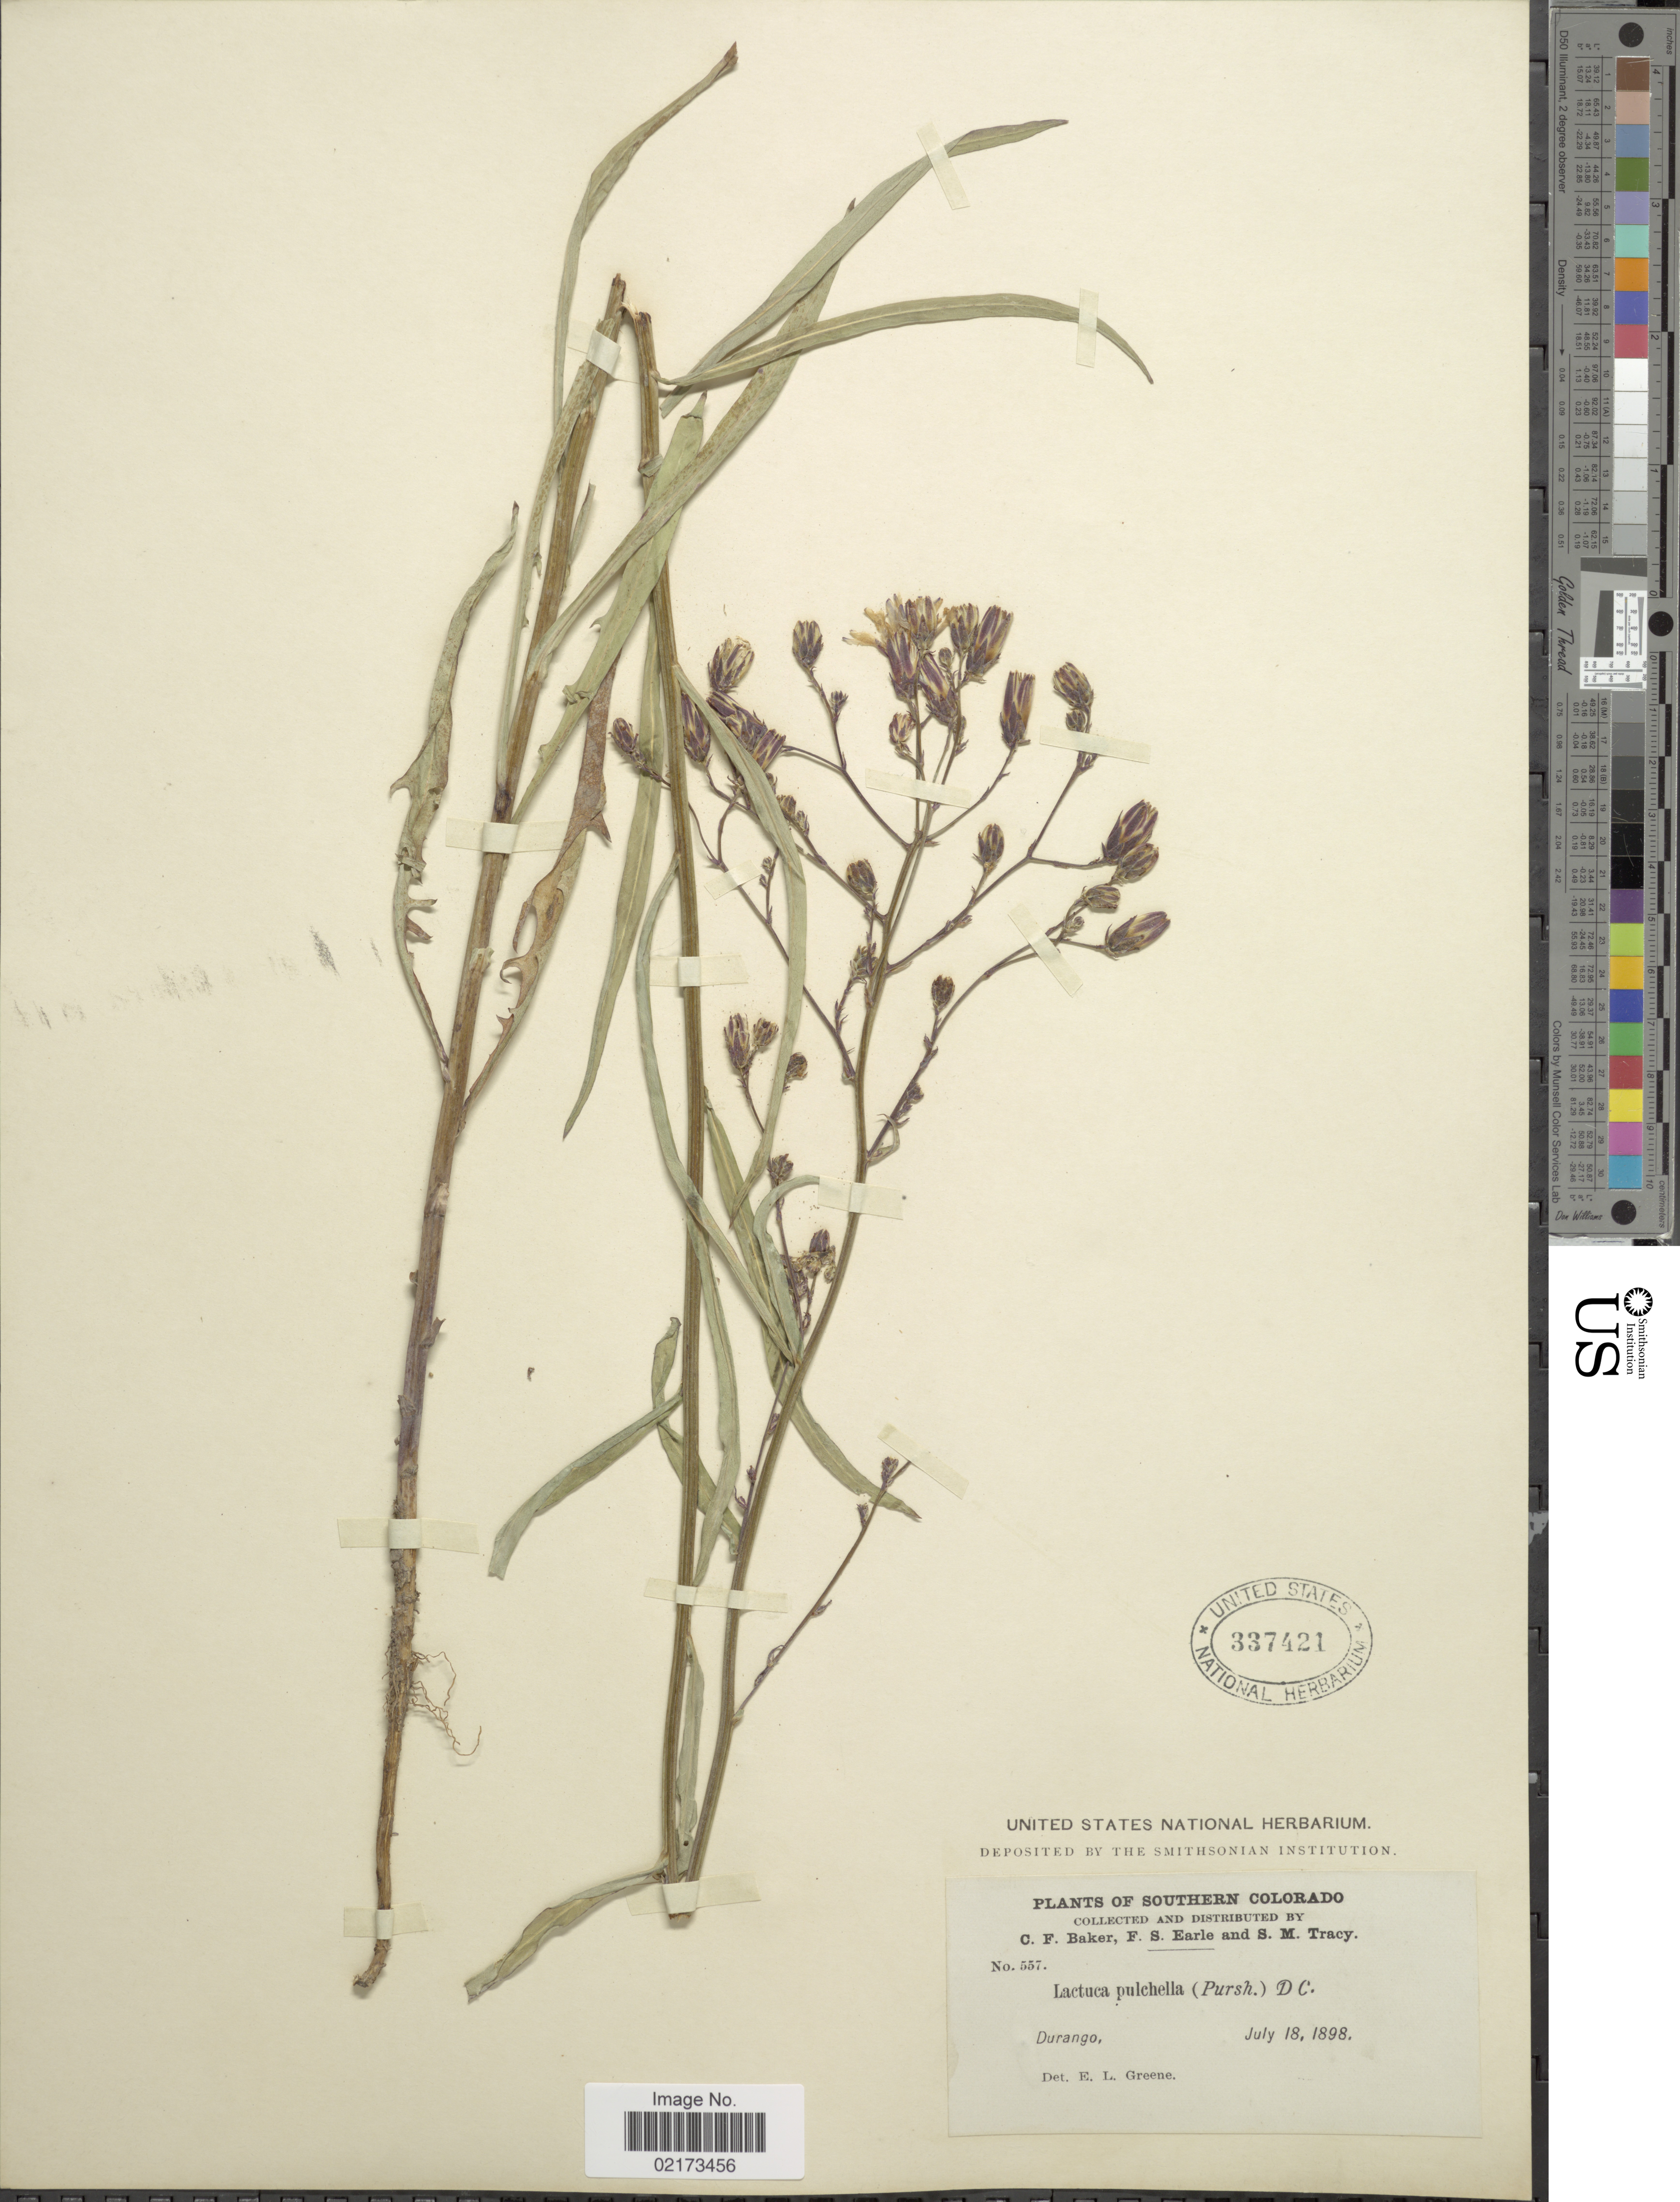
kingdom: Plantae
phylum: Tracheophyta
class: Magnoliopsida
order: Asterales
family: Asteraceae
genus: Lactuca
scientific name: Lactuca tatarica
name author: (L.) C.A. Mey.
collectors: C. F. Baker, F. S. Earle & S. M. Tracy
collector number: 557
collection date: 1898-07-18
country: United States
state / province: Colorado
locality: Southern Colorado, Durango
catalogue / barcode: US 337421